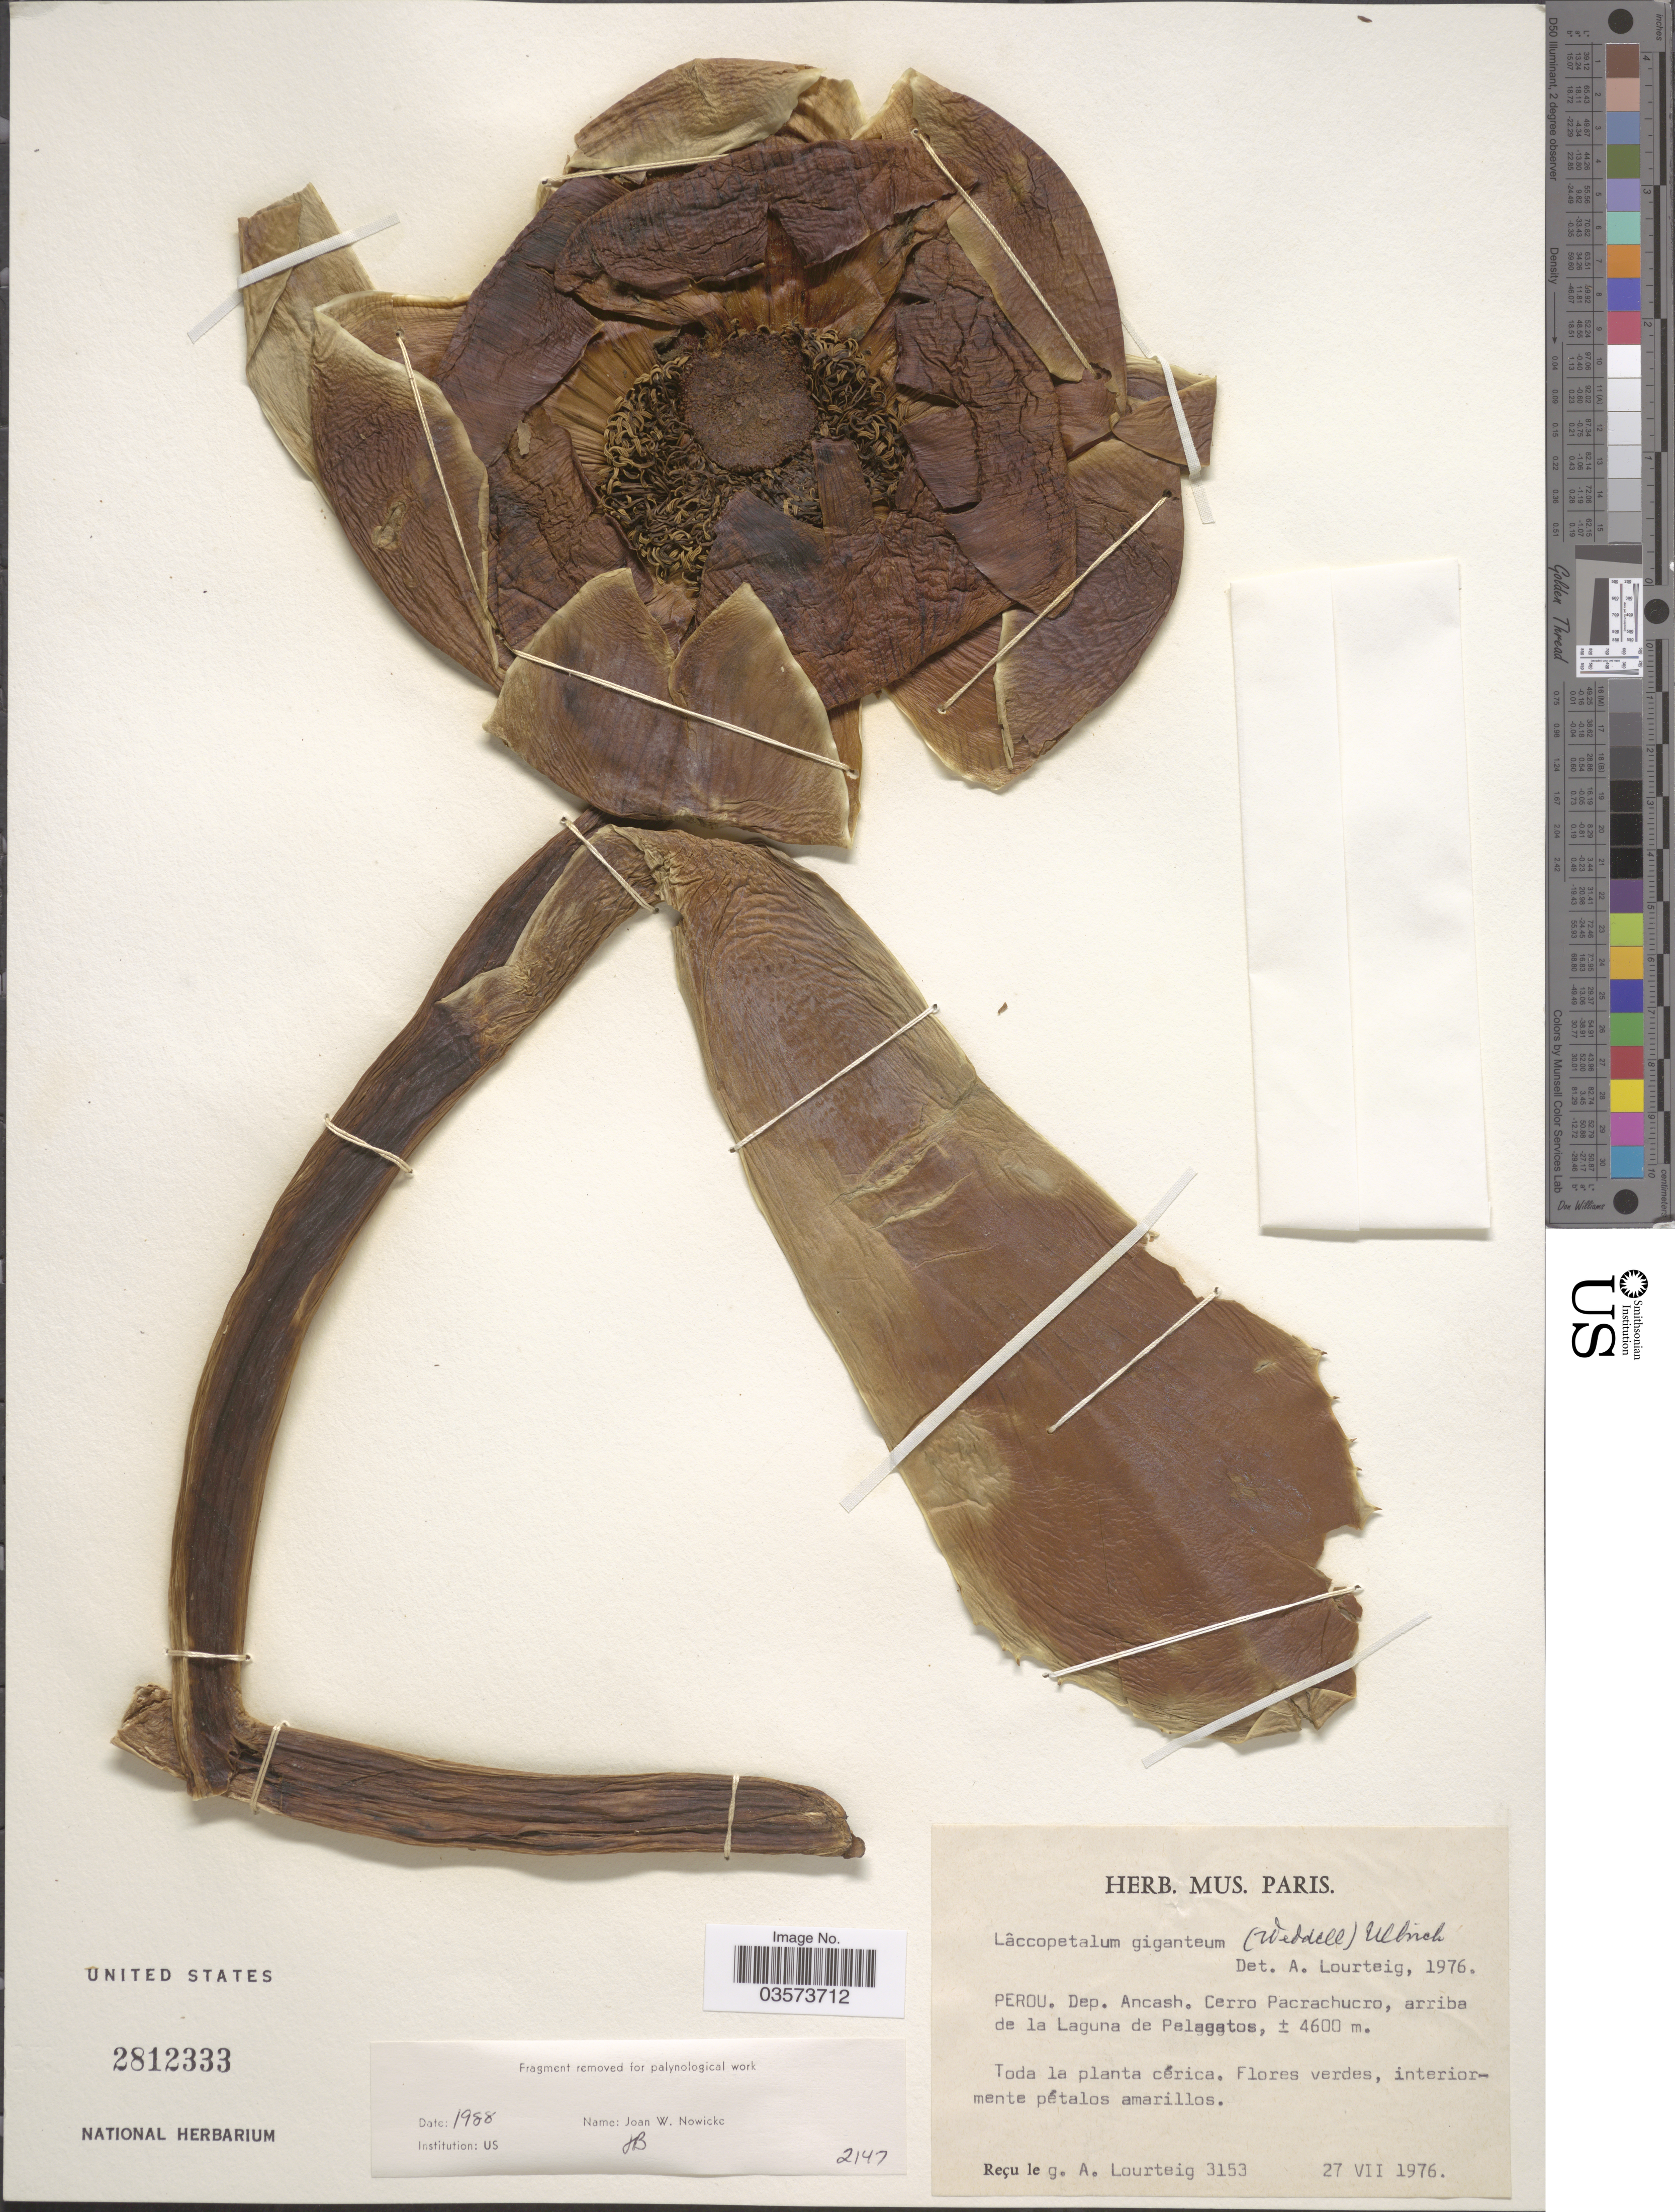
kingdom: Plantae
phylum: Tracheophyta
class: Magnoliopsida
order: Ranunculales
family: Ranunculaceae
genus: Laccopetalum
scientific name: Laccopetalum giganteum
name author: (Wedd.) Ulbr.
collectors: A. Lourteig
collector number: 3153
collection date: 1976-07-27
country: Peru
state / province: Ancash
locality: Perou. Dep. Ancash. Cerro Pacrachucro, arriba de la Laguna de Pelagatos.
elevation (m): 4600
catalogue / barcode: US 2812333